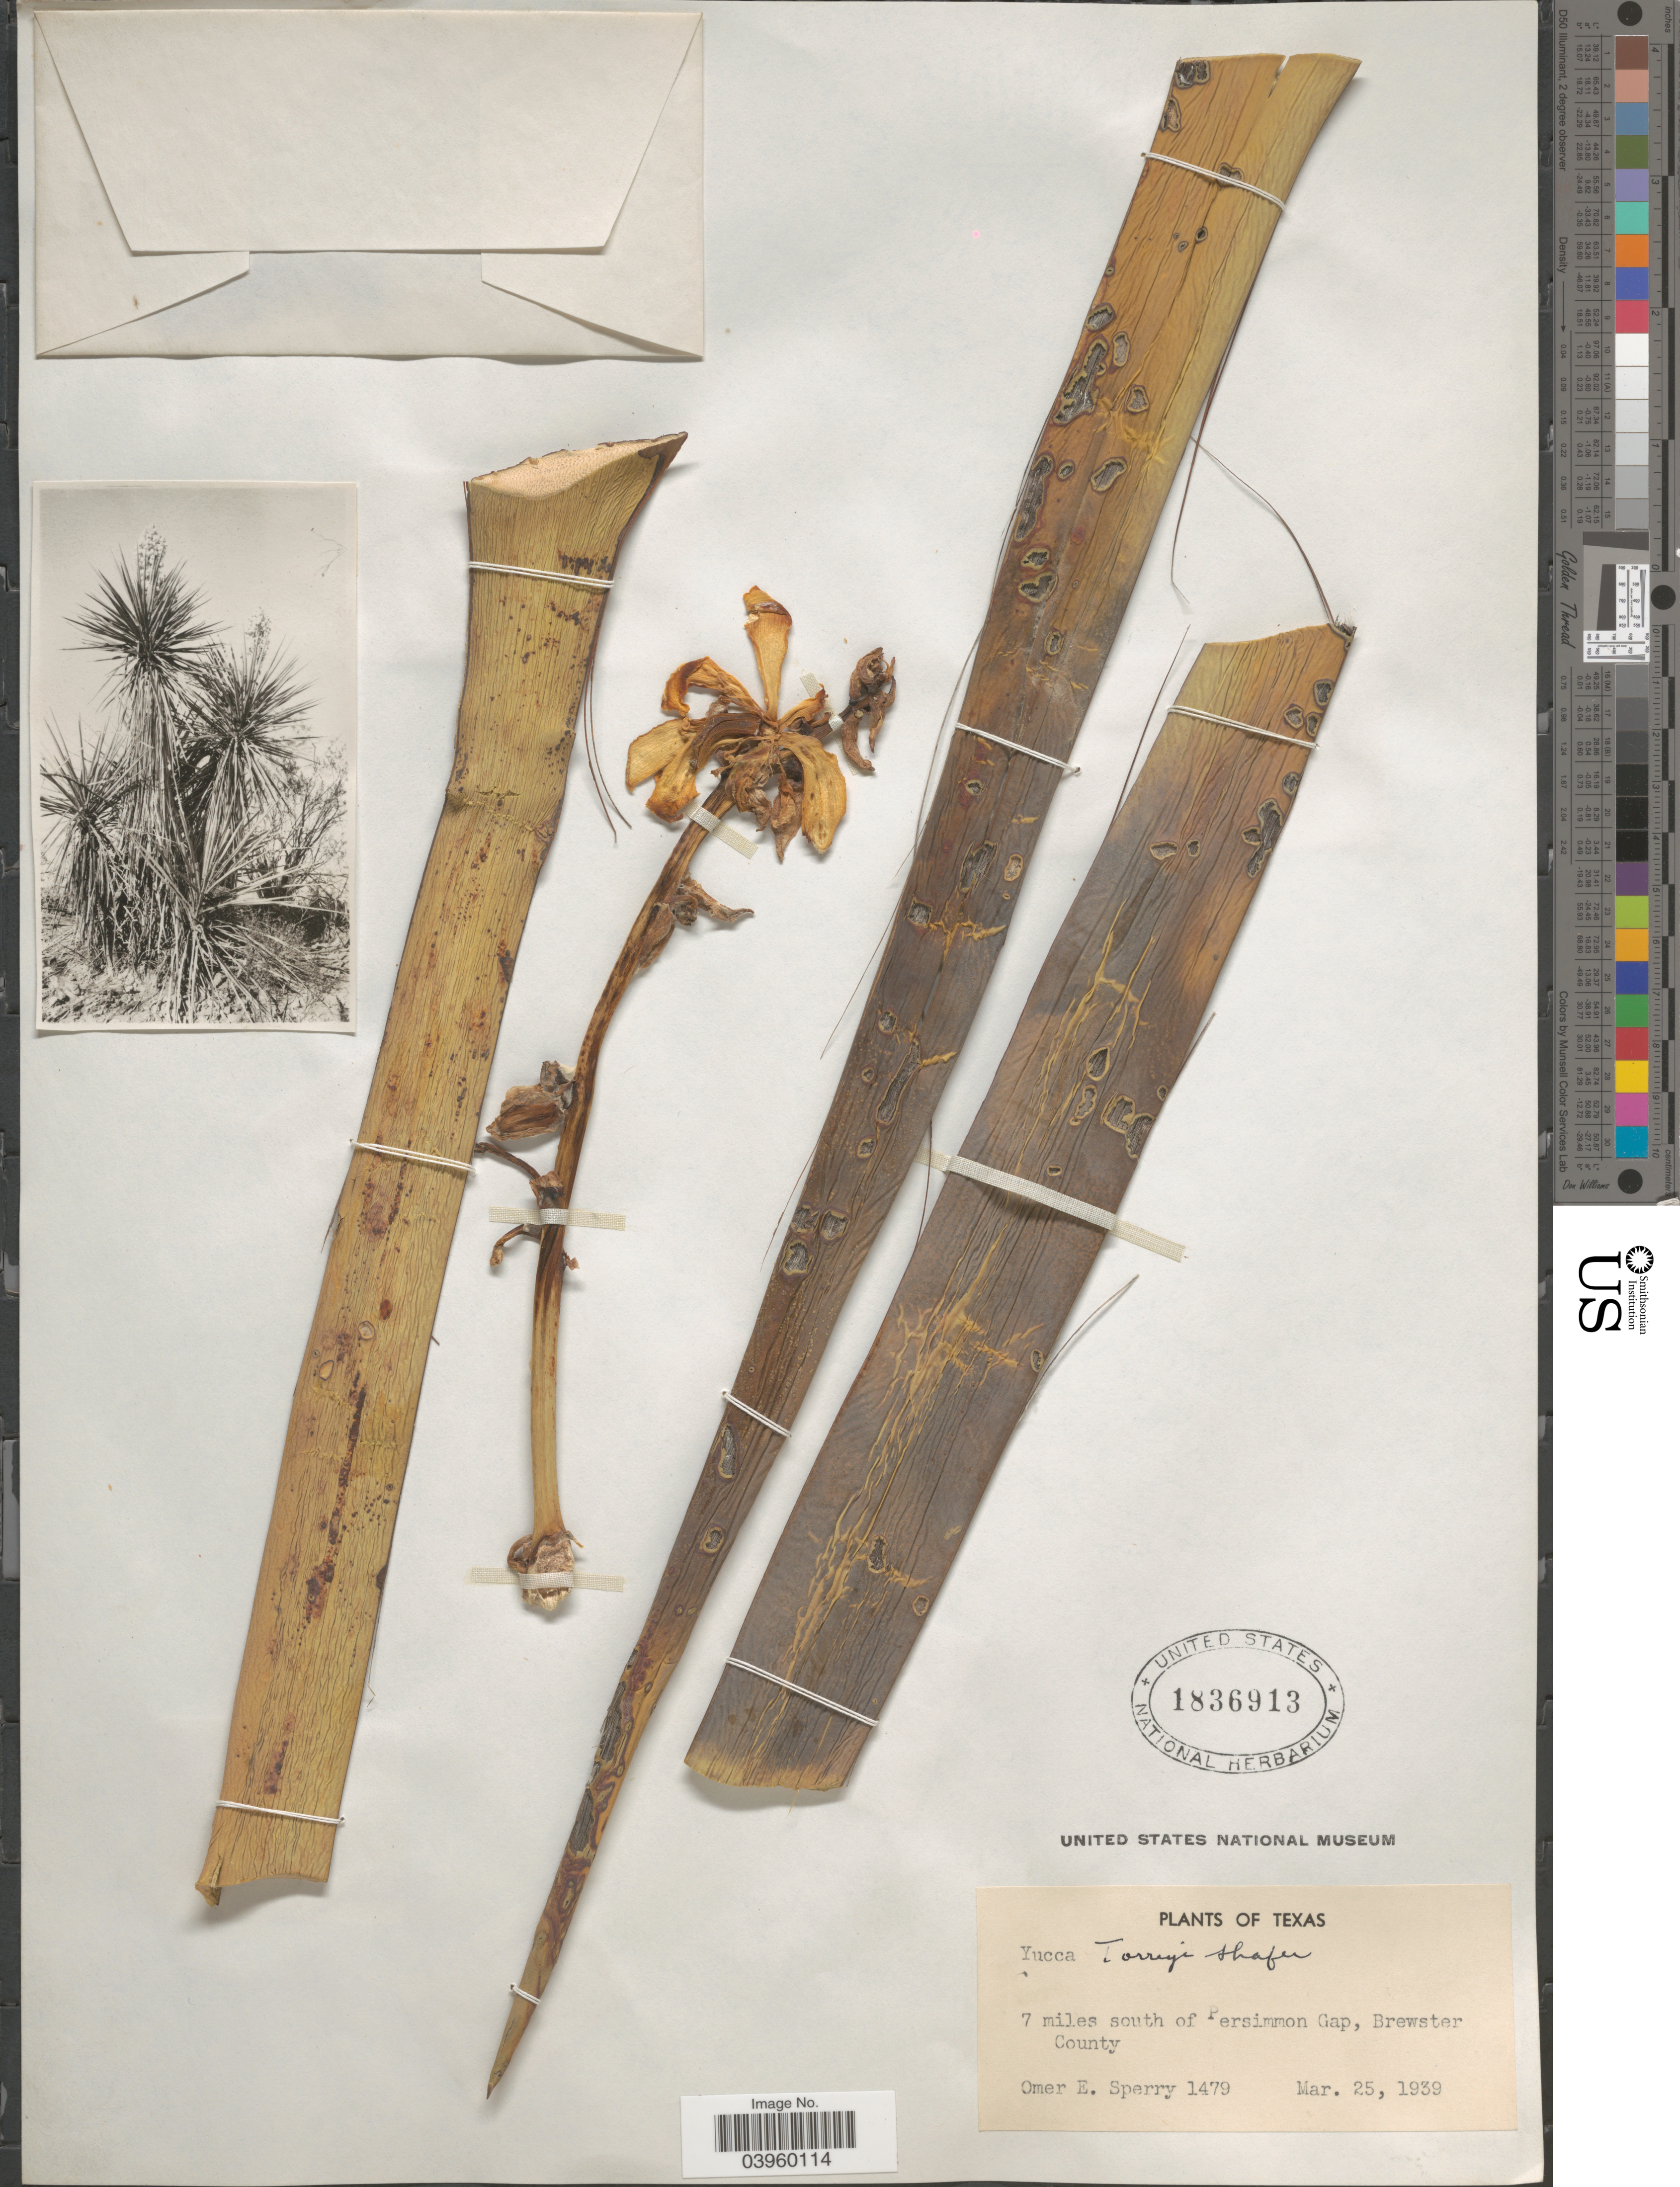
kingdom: Plantae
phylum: Tracheophyta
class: Liliopsida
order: Asparagales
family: Asparagaceae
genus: Yucca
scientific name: Yucca torreyi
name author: Shafer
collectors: O. E. Sperry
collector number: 1479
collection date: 1939-03-25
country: United States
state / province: Texas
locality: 7 miles south of Persimmon Gap, Brewster County.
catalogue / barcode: US 1836913